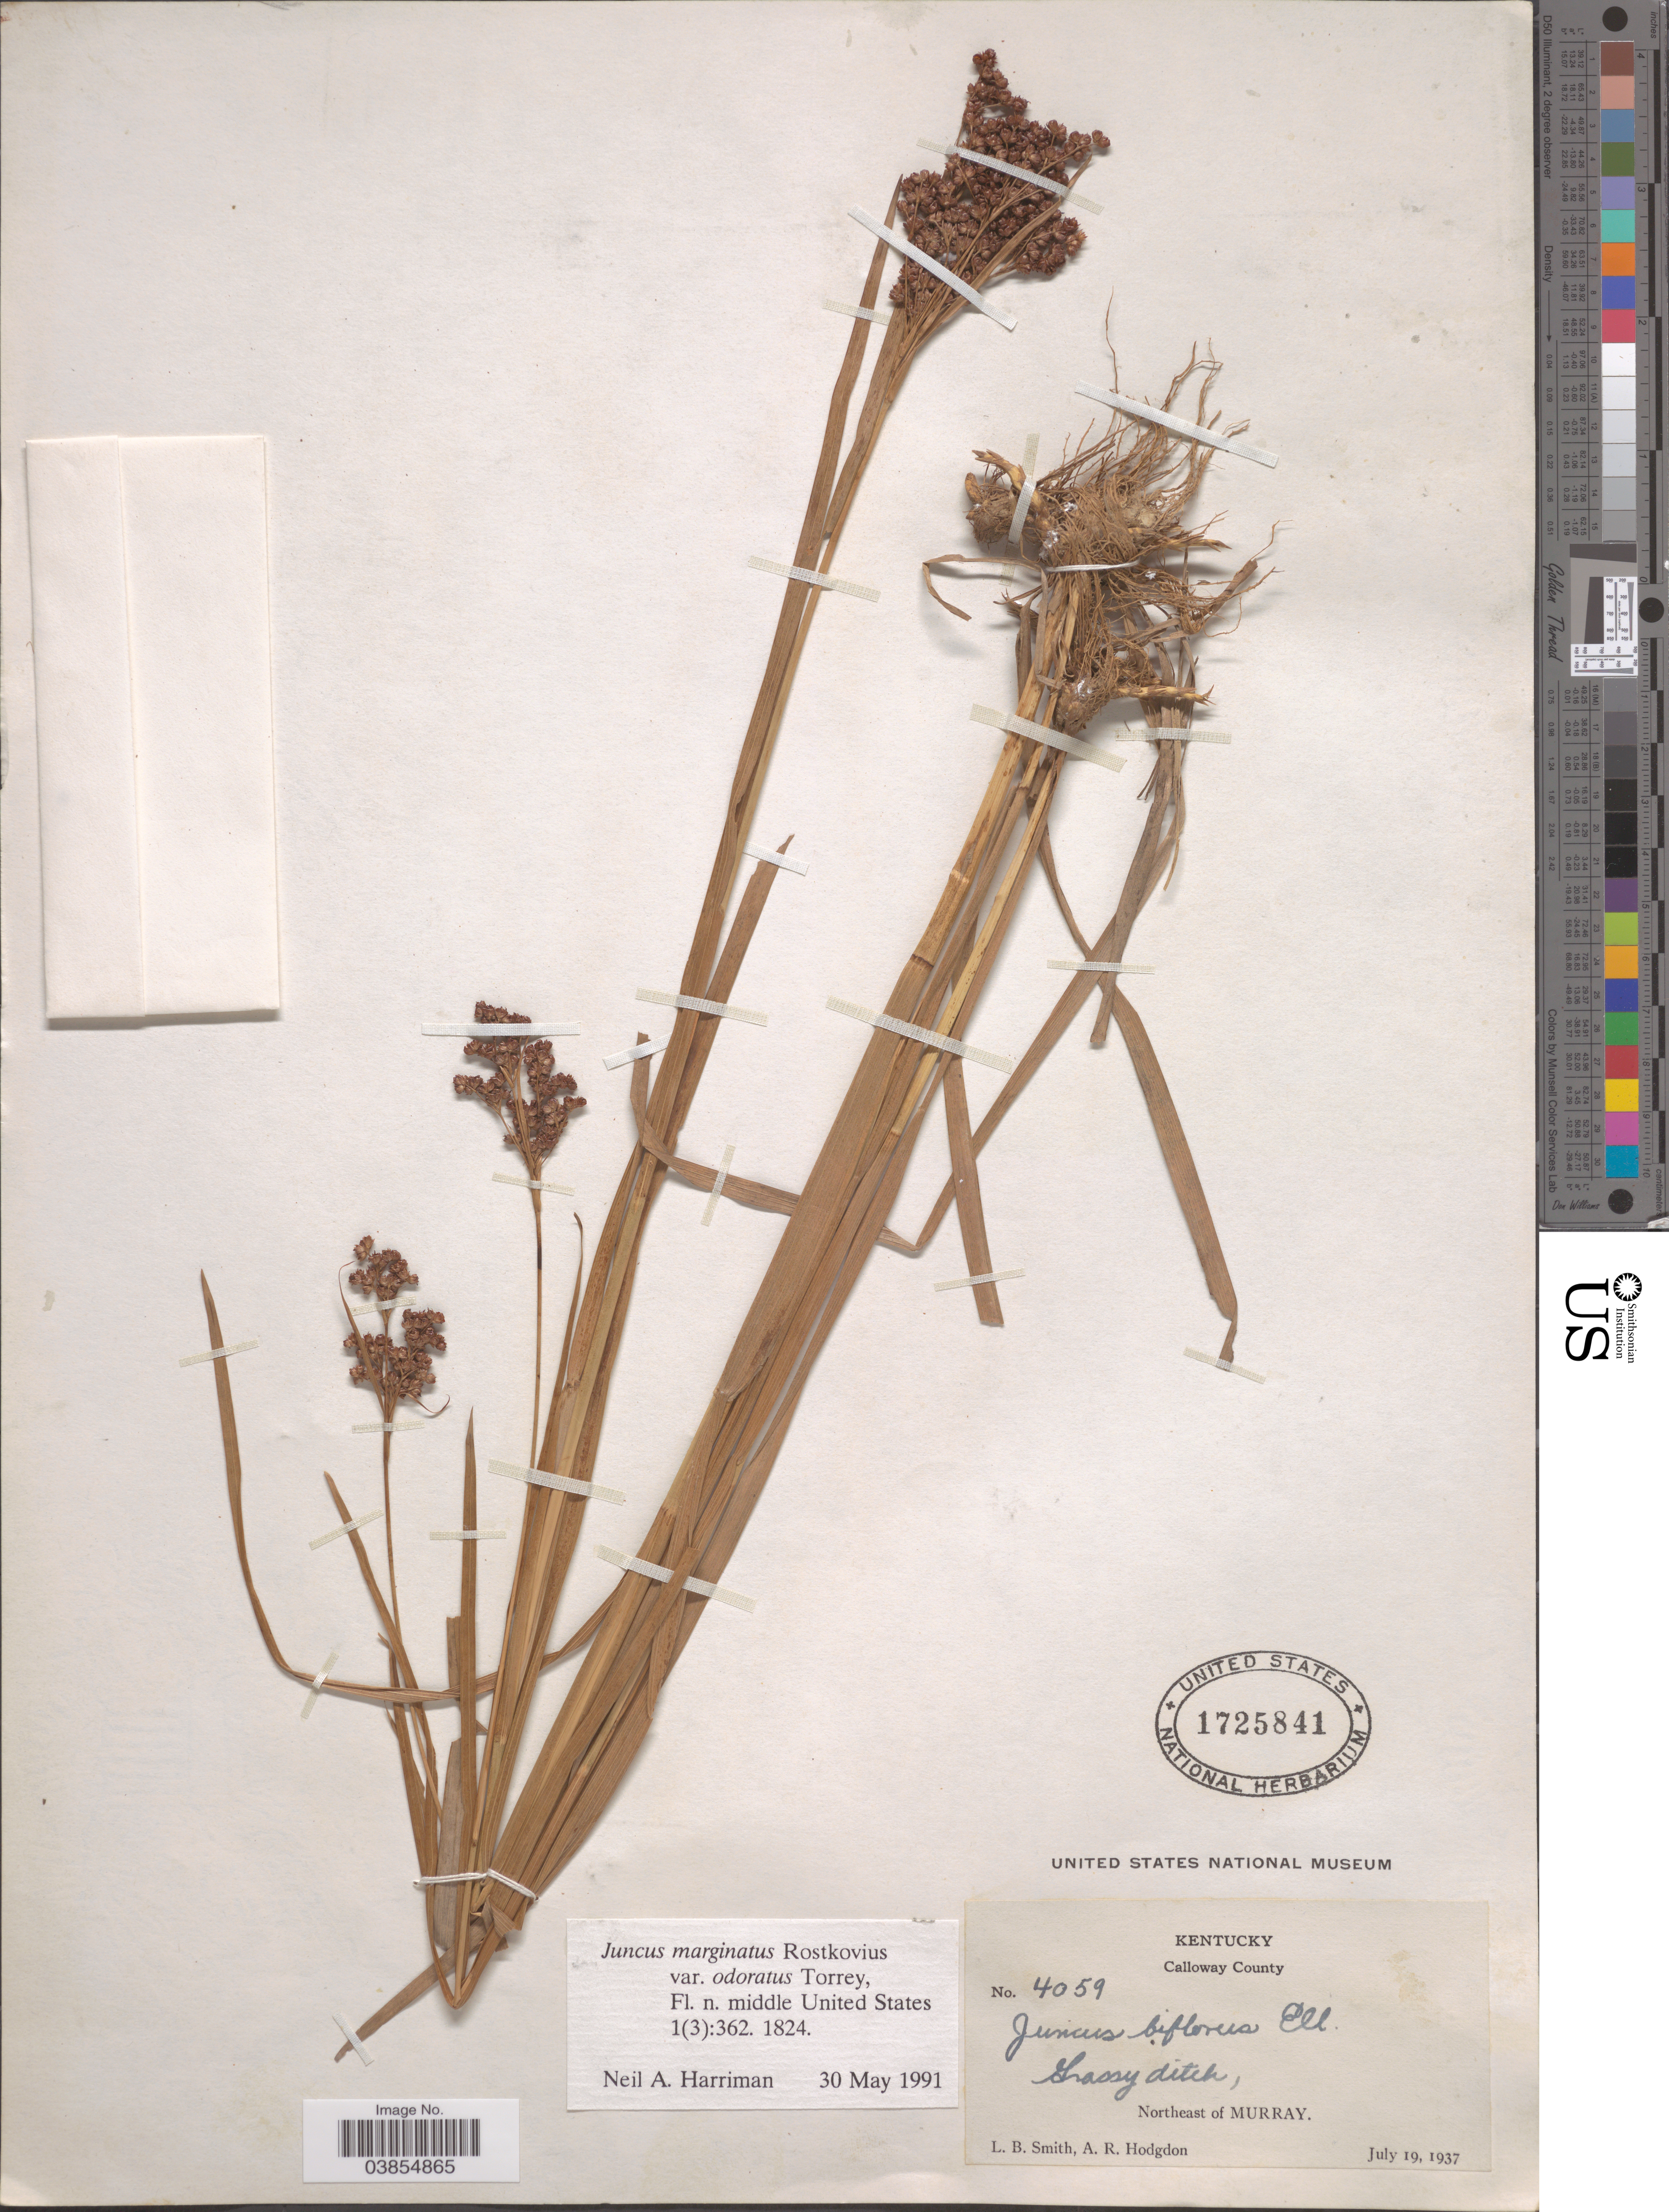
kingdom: Plantae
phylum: Tracheophyta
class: Liliopsida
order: Poales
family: Juncaceae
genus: Juncus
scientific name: Juncus marginatus var. odoratus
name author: Torr.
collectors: L. Smith & A. R. Hodgdon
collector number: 4059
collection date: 1937-07-19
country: United States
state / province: Kentucky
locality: Calloway County. Northeast of Murray.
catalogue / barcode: US 1725841